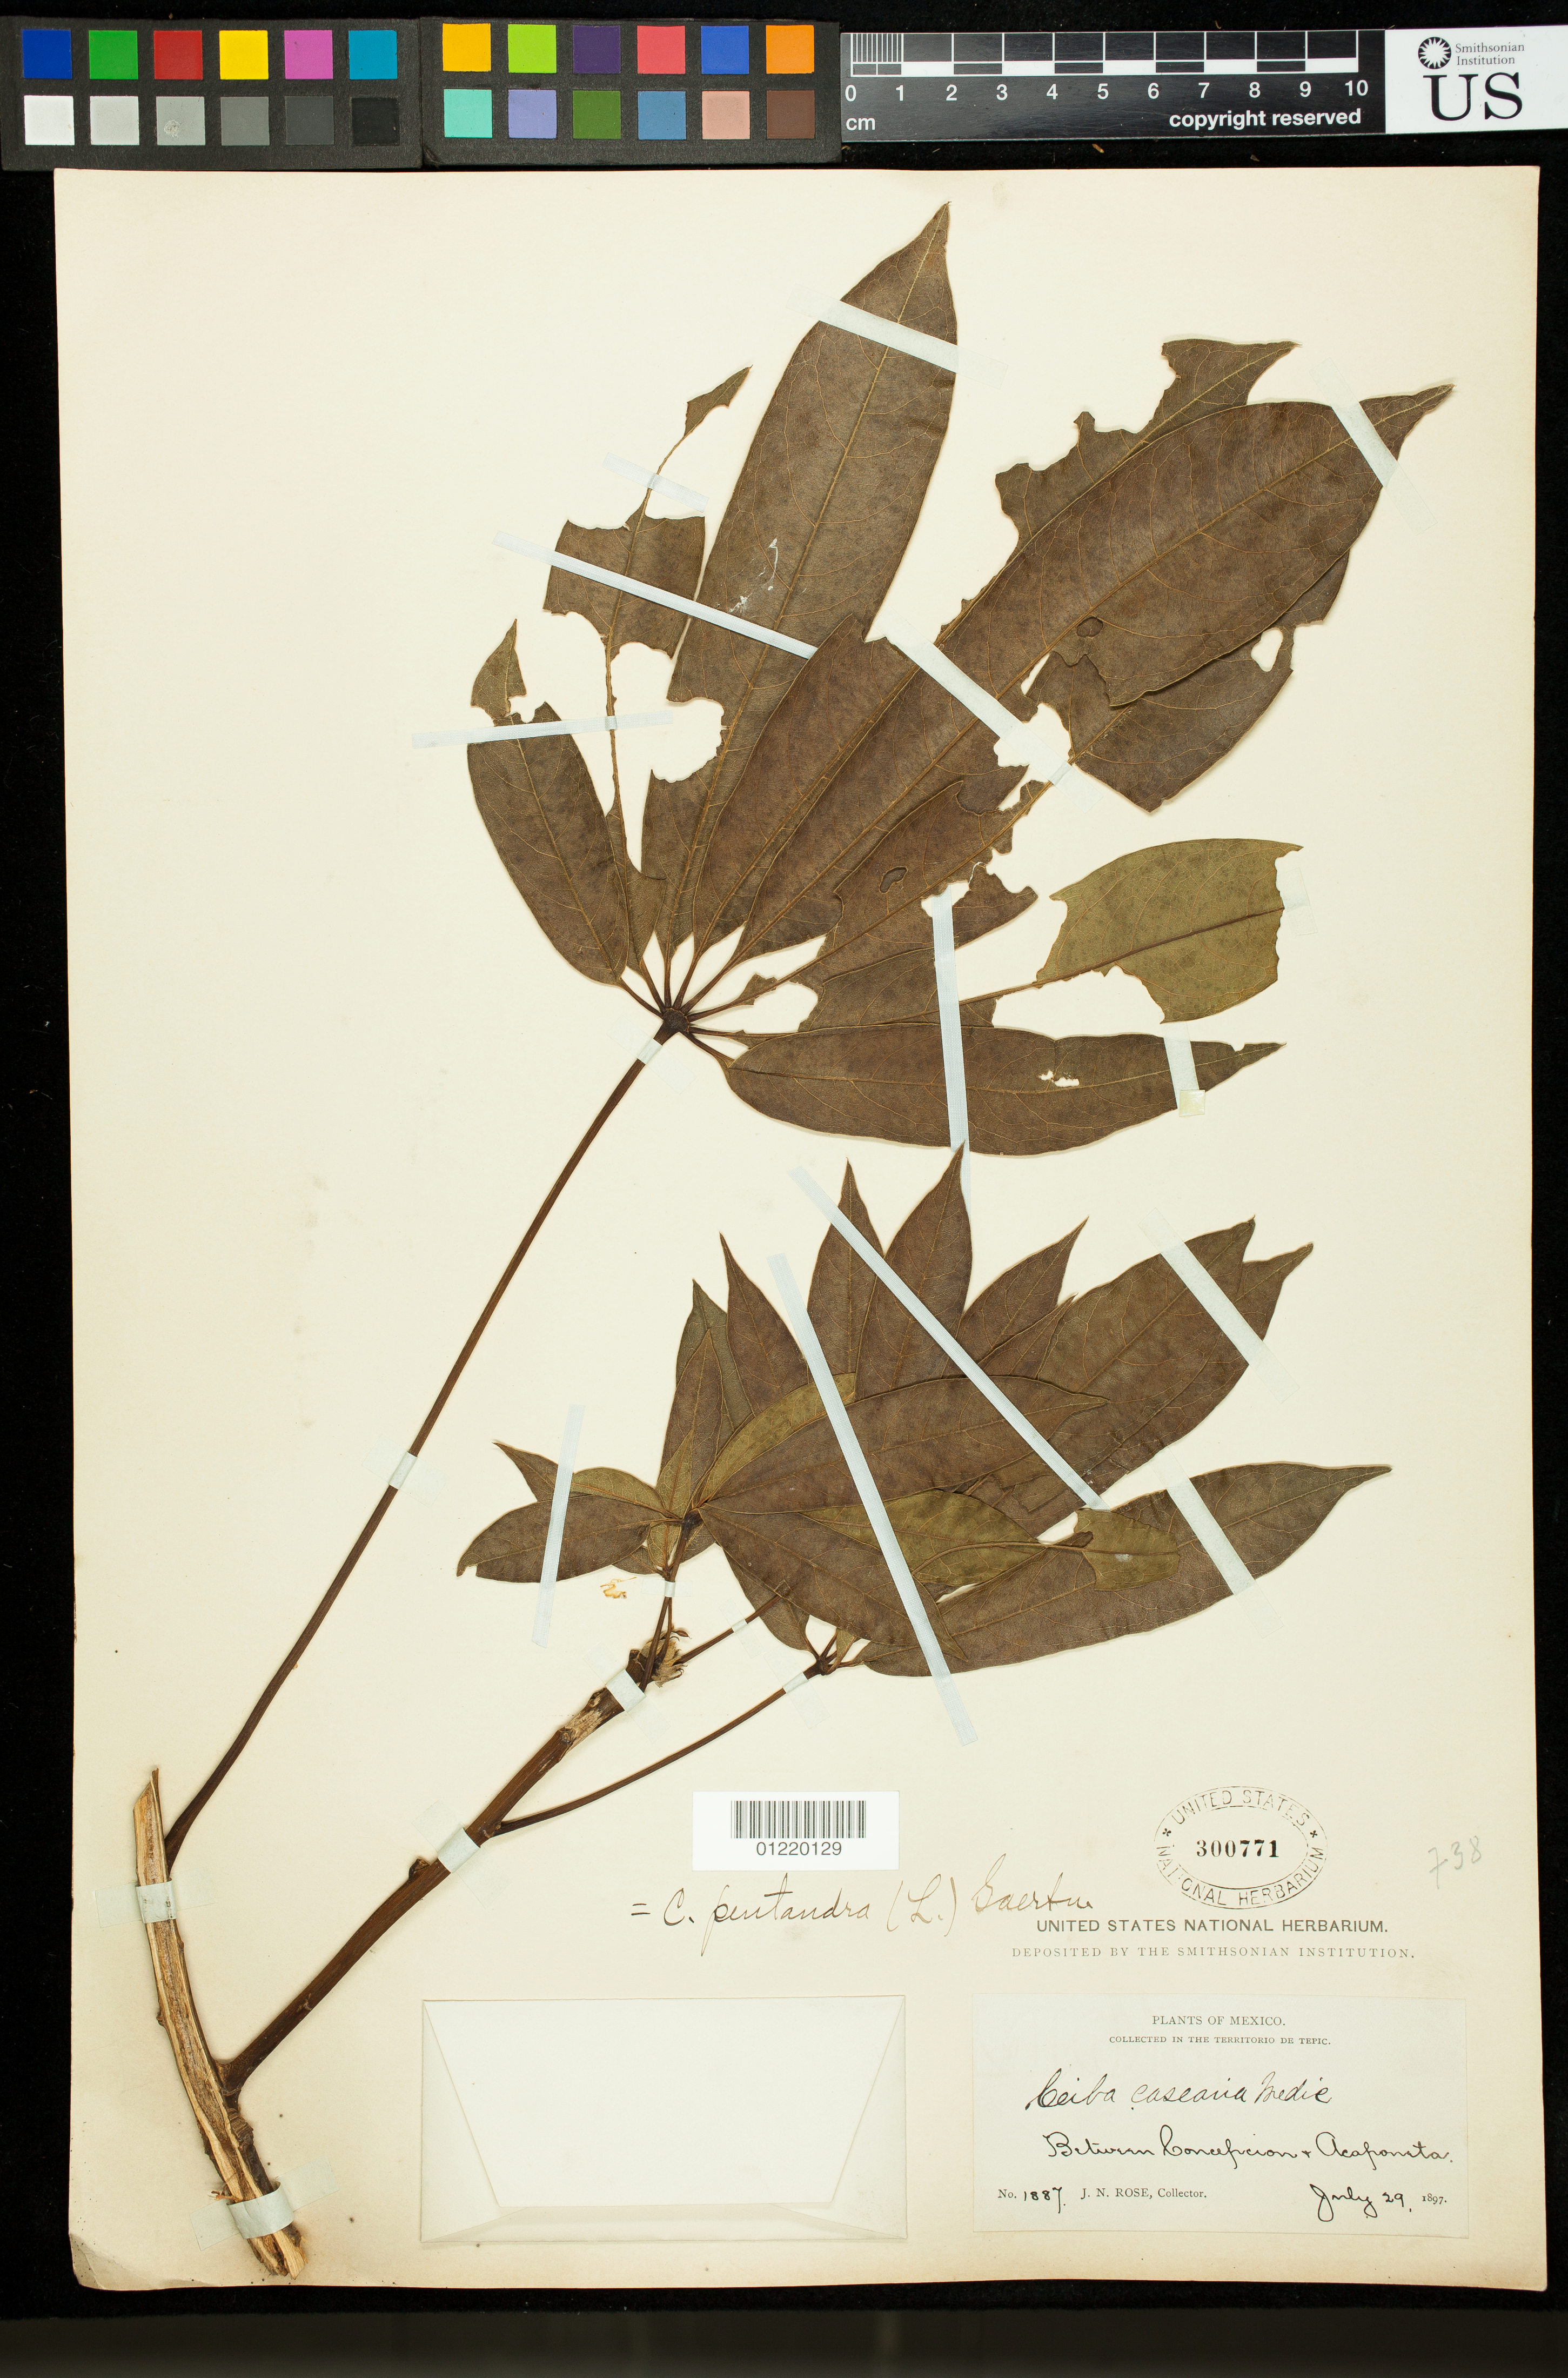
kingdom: Plantae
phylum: Tracheophyta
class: Magnoliopsida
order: Malvales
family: Malvaceae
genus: Ceiba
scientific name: Ceiba parvifolia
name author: Rose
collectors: J. N. Rose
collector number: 1887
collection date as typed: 1897-07-29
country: Mexico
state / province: Nayarit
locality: Territorio de Tepic. Between Concepcion & Acaponeta.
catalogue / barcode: US 300771